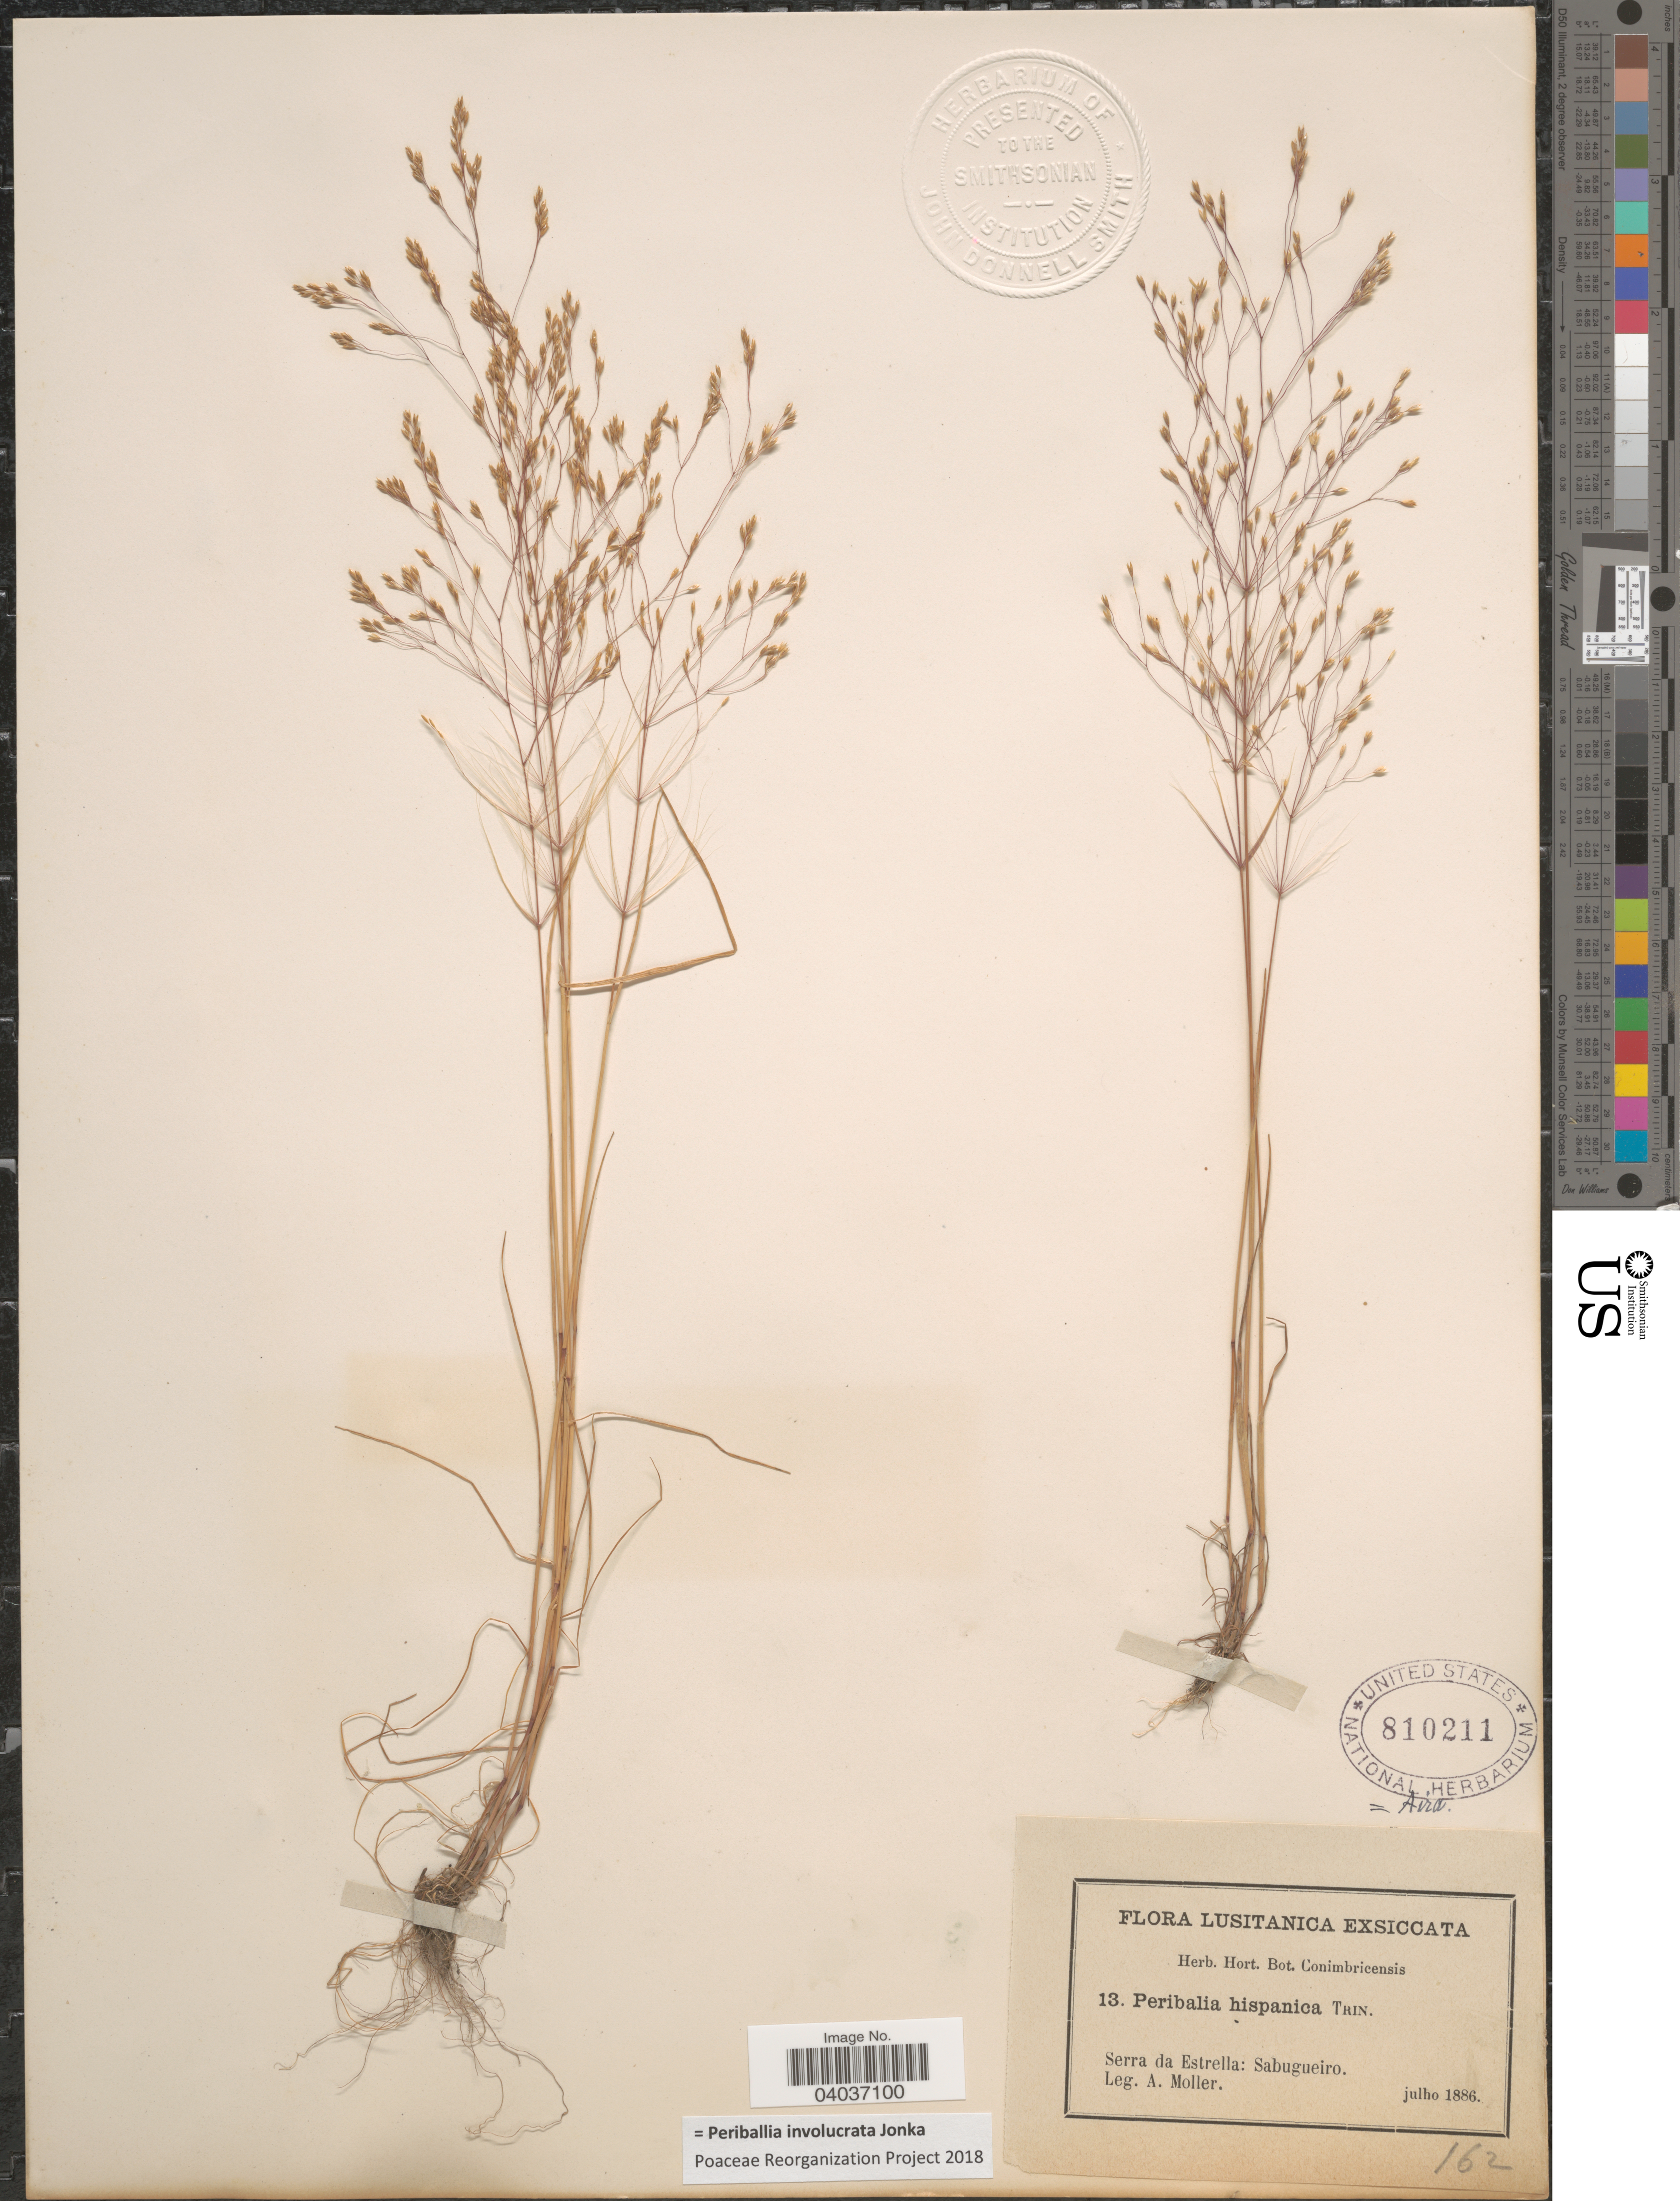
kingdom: Plantae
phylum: Tracheophyta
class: Liliopsida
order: Poales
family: Poaceae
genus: Periballia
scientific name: Periballia involucrata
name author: Janka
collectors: A. Moller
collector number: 13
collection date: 1886-07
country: Portugal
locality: Lusitanica. Serra da Estrella: Sabugueiro.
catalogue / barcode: US 810211